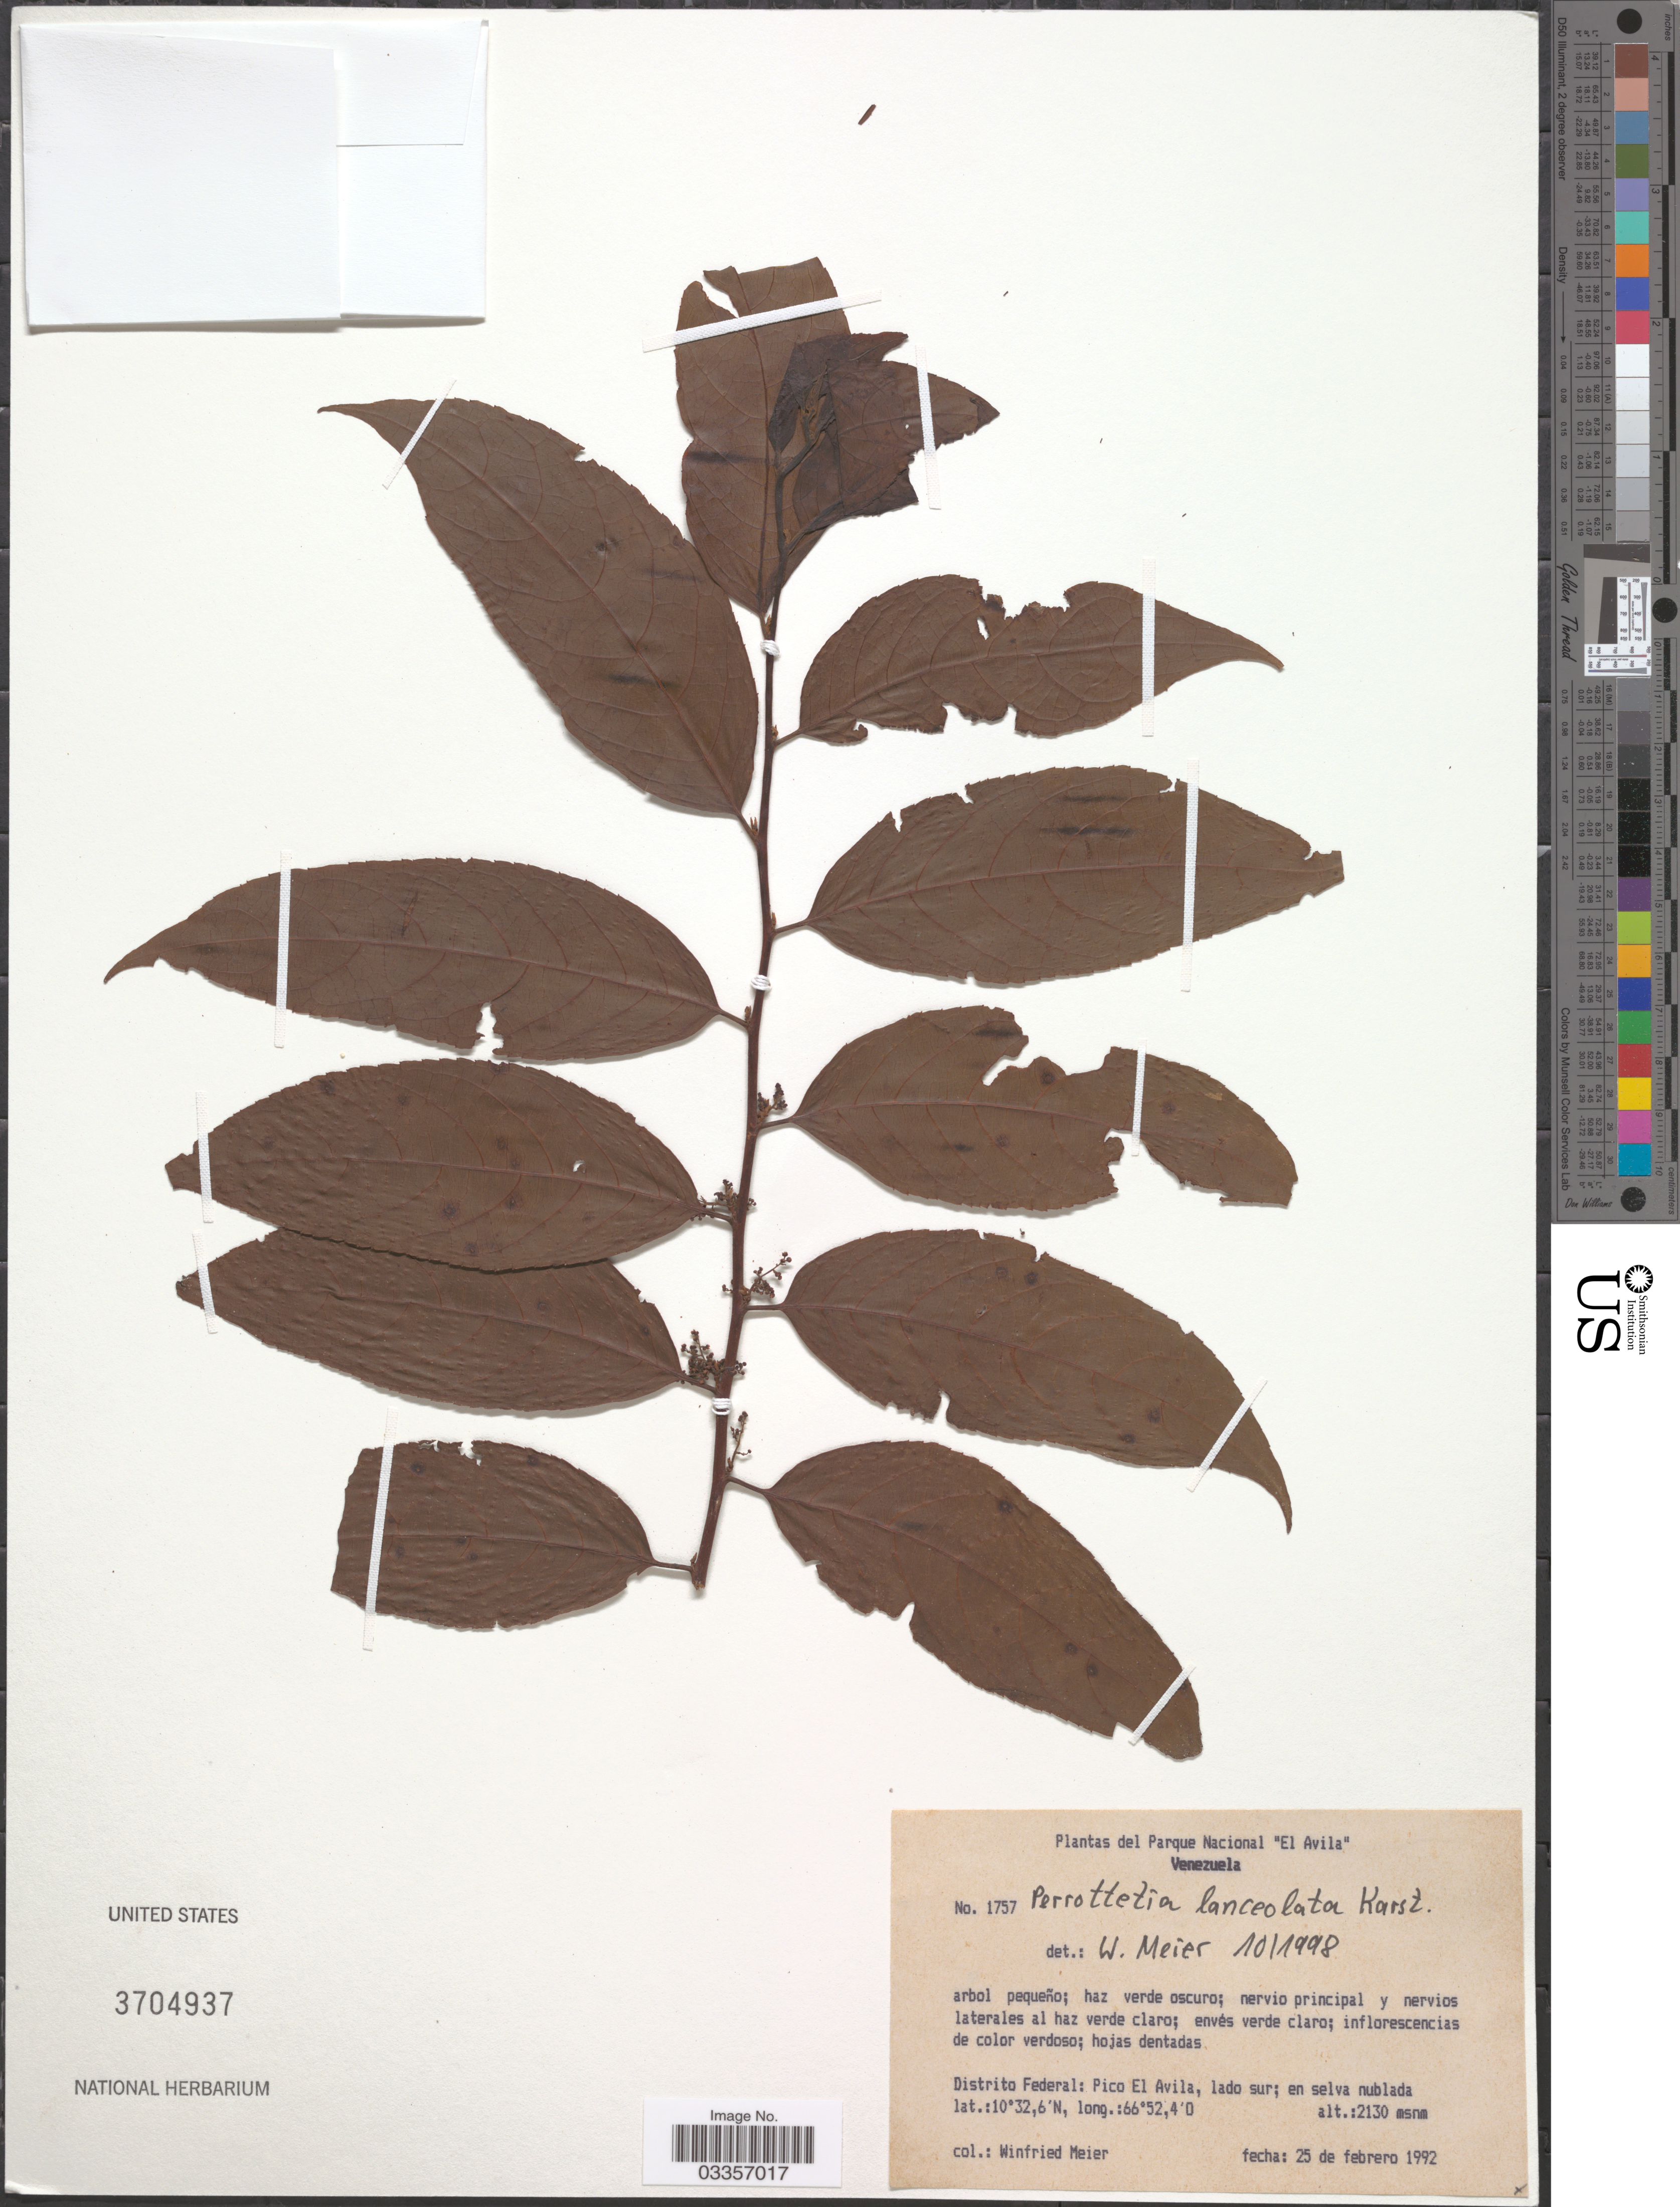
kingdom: Plantae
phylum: Tracheophyta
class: Magnoliopsida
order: Huerteales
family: Dipentodontaceae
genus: Perrottetia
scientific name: Perrottetia lanceolata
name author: H. Karst.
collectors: W. Meier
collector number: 1757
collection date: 1992-02-25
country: Venezuela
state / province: Miranda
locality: Parque Nacional "El Avila". Distrito Federal: Pico El Avila, lado sur; en selva nublada.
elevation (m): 2130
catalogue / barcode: US 3704937